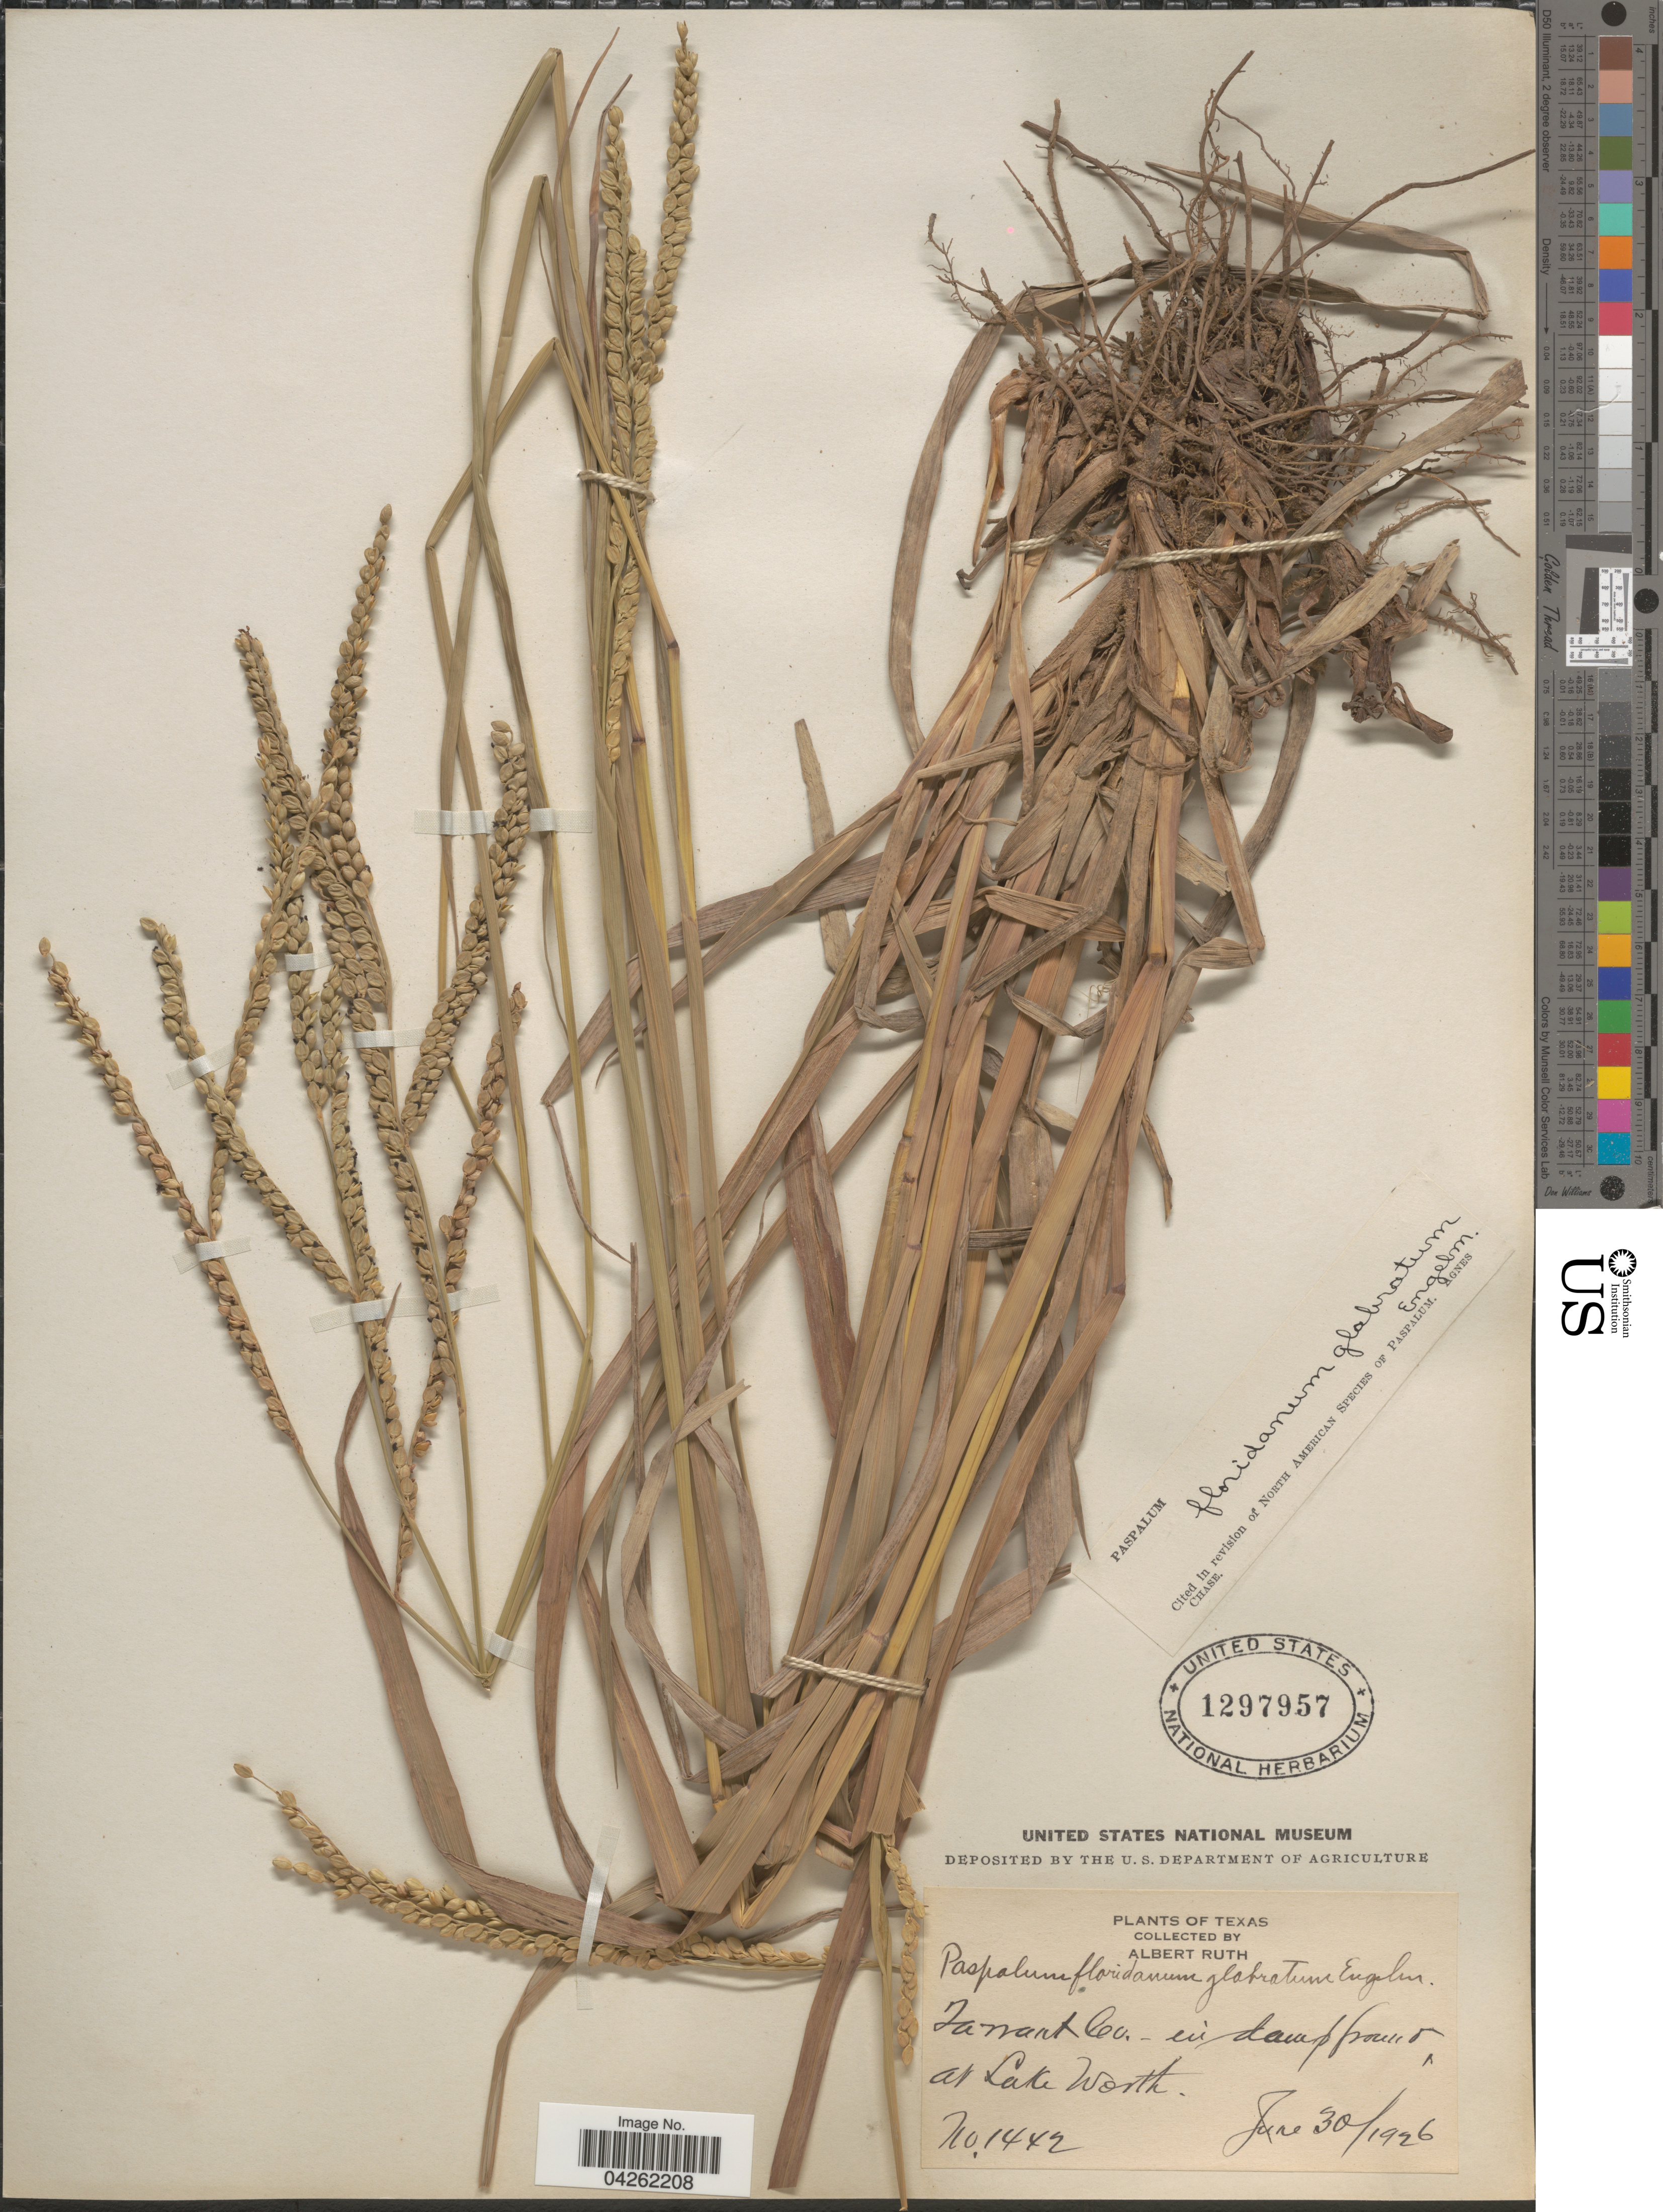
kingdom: Plantae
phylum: Tracheophyta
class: Liliopsida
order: Poales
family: Poaceae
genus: Paspalum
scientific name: Paspalum floridanum var. glabratum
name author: Engelm. ex Vasey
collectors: A. Ruth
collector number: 1442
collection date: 1926-06-30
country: United States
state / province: Texas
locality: Tarrant Co.-in damp pound at Lake Worth.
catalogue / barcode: US 1297957